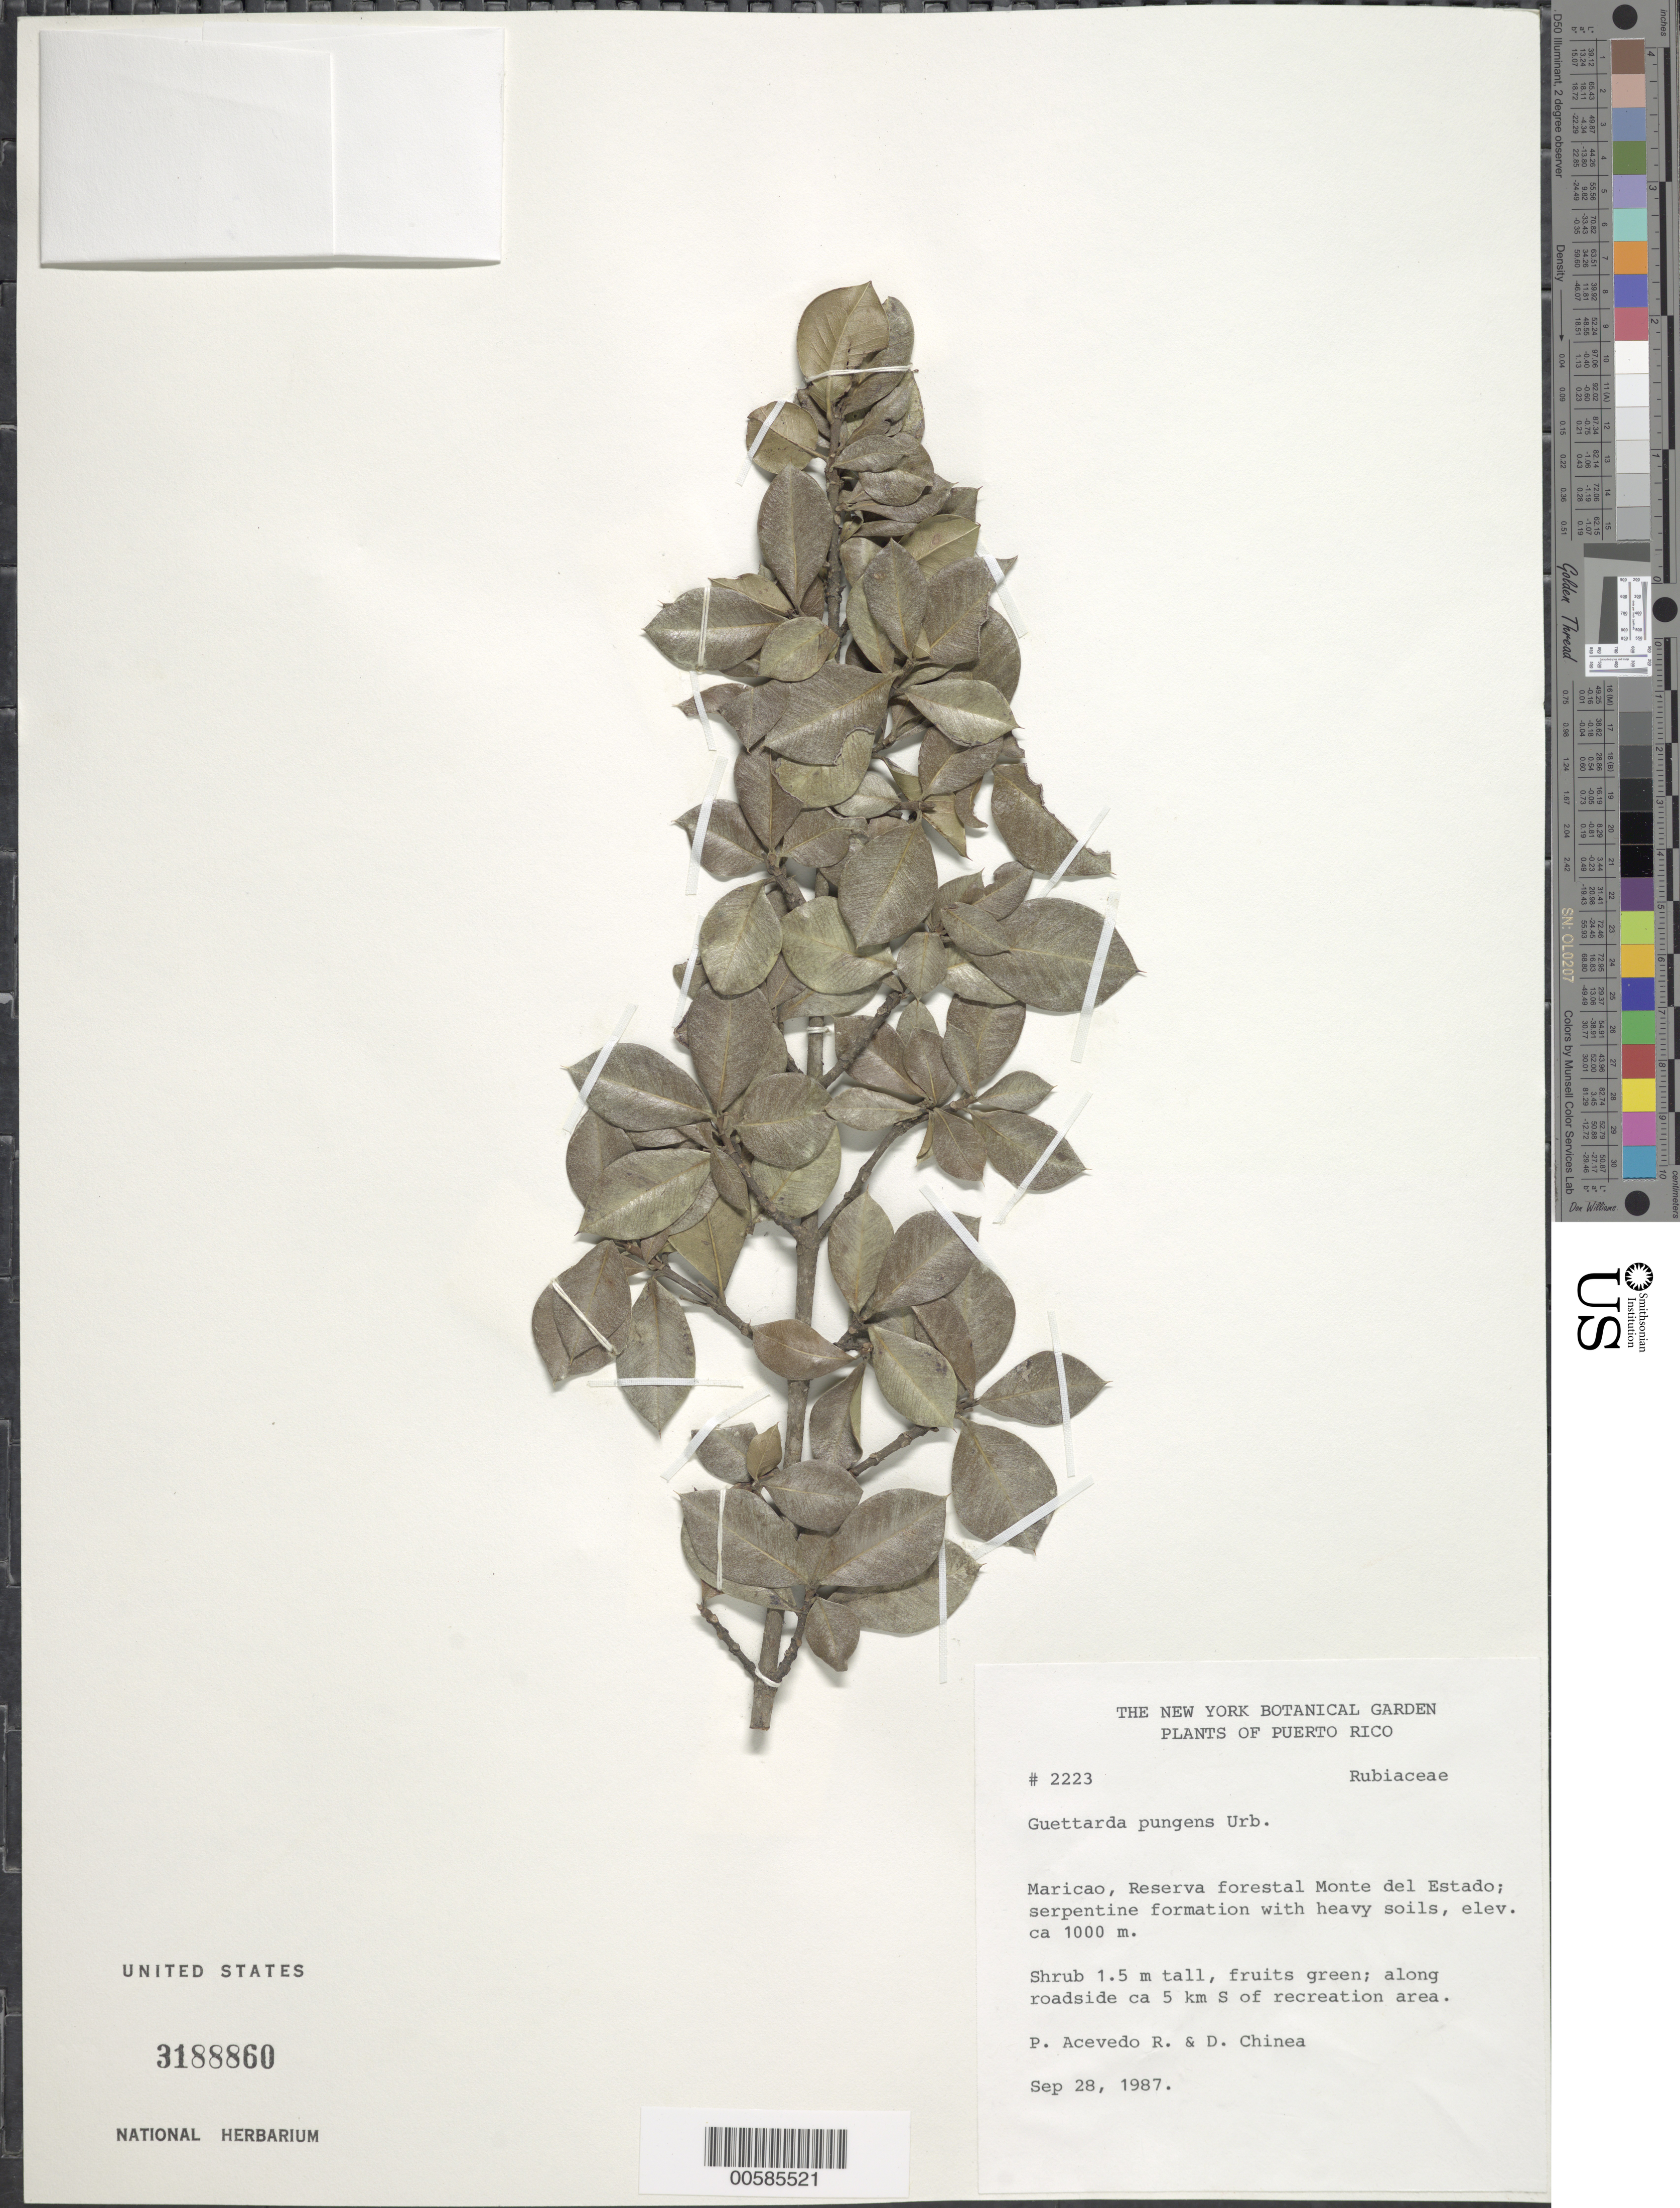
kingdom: Plantae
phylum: Tracheophyta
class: Magnoliopsida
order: Gentianales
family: Rubiaceae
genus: Guettarda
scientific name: Guettarda pungens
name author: Urb.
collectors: P. Acevedo-Rodr. & D. Chinea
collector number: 2223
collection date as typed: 28 Sep 1987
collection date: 1987-09-28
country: Puerto Rico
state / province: Maricao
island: Puerto Rico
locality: Maricao, Monte del Estado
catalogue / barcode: US 3188860